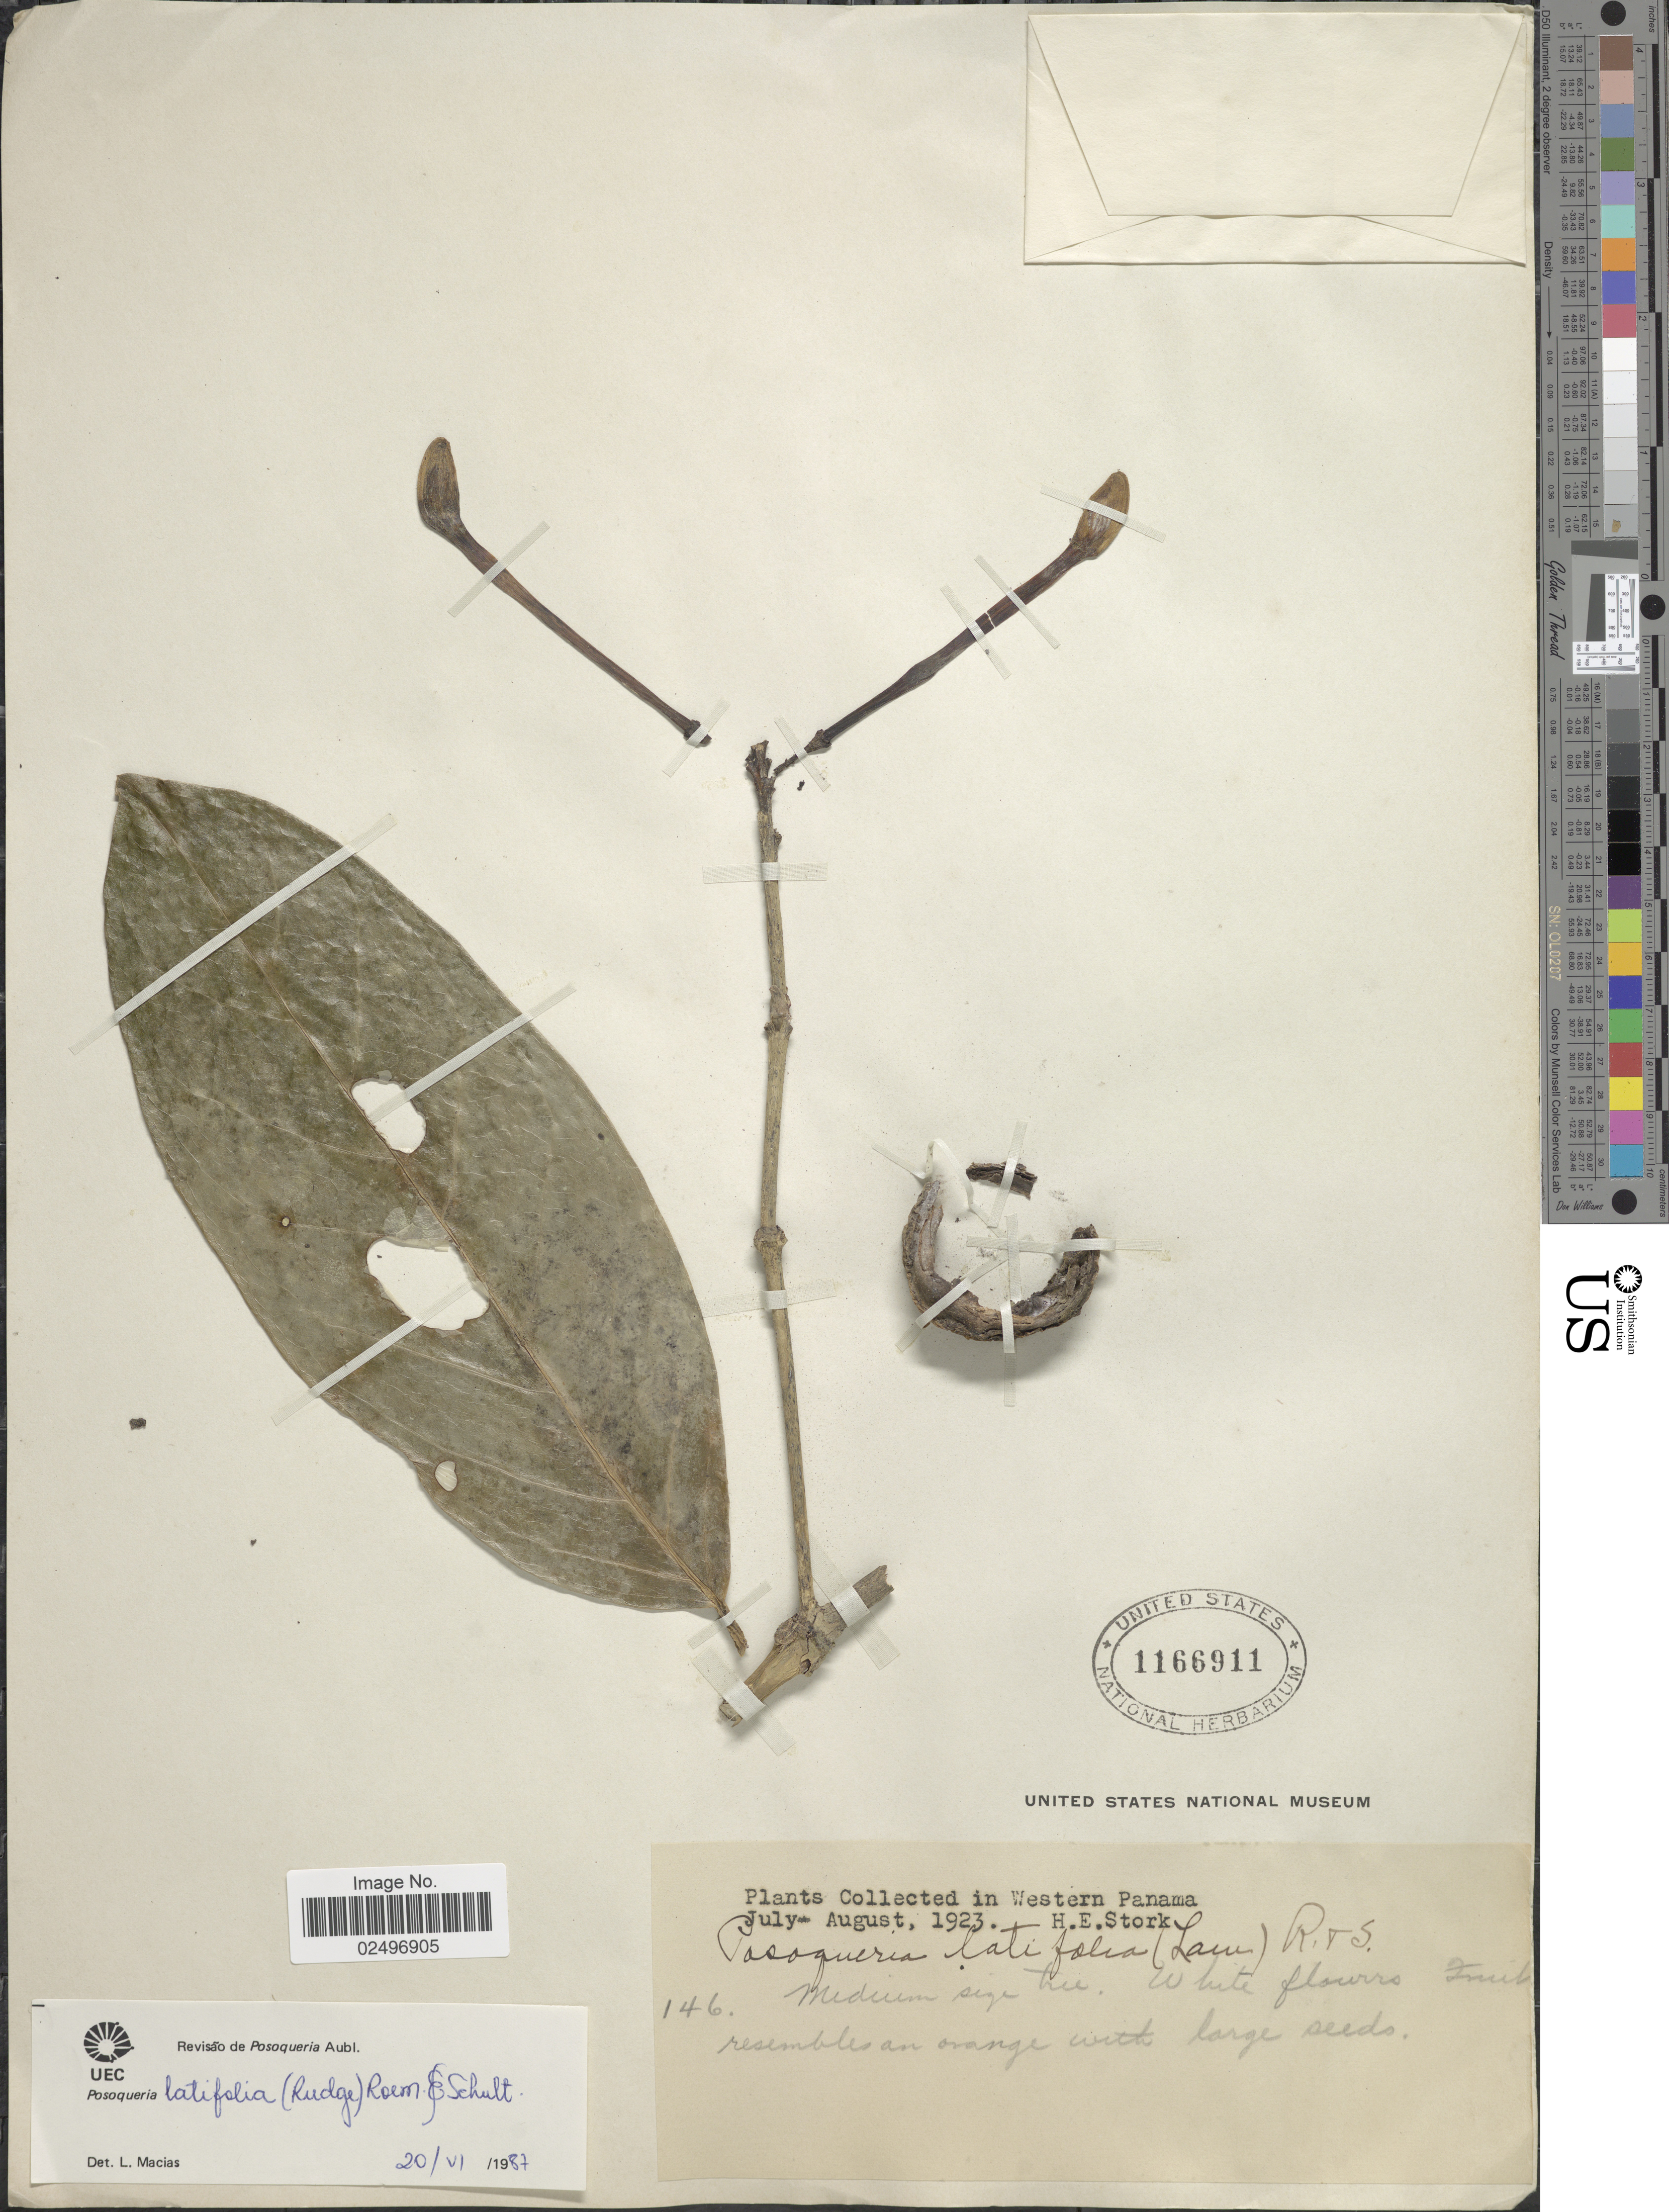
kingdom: Plantae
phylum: Tracheophyta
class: Magnoliopsida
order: Gentianales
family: Rubiaceae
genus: Posoqueria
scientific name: Posoqueria latifolia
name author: (Rudge) Roem. & Schult.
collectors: H. E. Stork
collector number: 146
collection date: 1923-07/1923-08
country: Panama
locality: Western Panama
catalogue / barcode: US 1166911